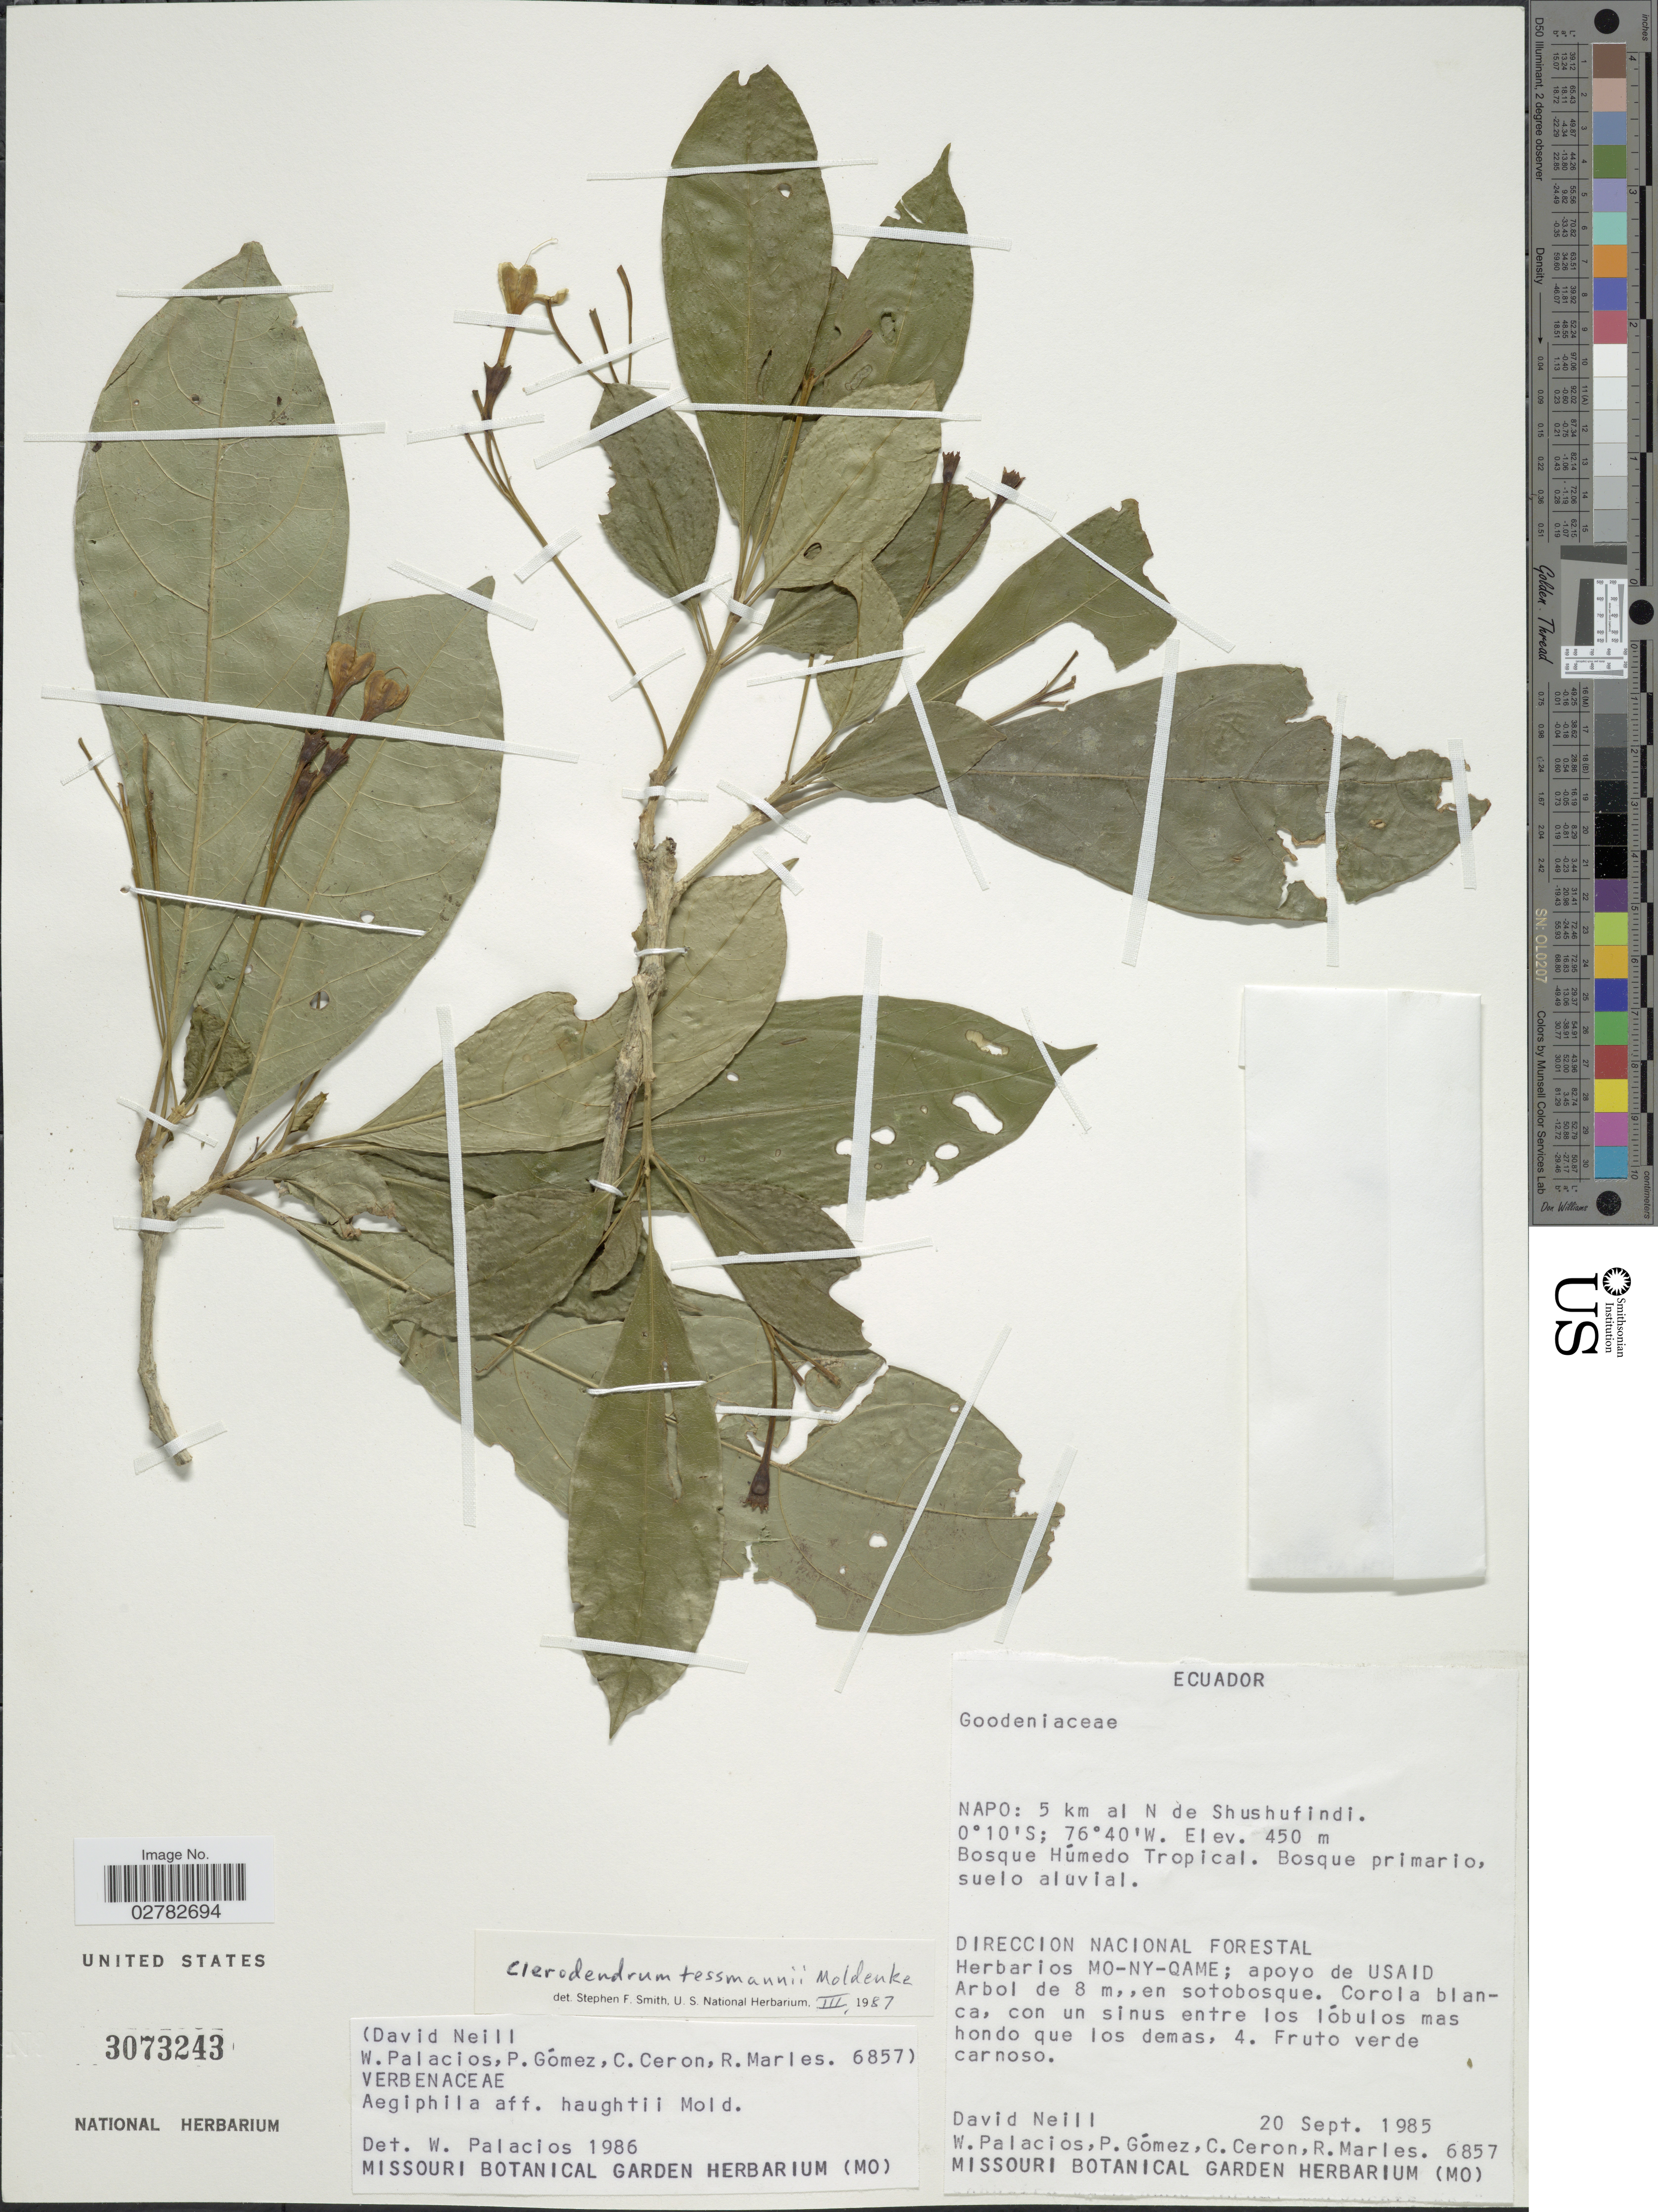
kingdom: Plantae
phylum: Tracheophyta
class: Magnoliopsida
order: Lamiales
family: Lamiaceae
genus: Clerodendrum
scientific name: Clerodendrum tessmannii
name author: Moldenke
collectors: D. A. Neill, W. Palacios, P. Gómez, C. E. Cerón M. & R. Marles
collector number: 6857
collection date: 1985-09-20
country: Ecuador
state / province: Napo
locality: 5 km al N de Shushufindi. Bosque Húmedo Tropical.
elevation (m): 450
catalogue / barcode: US 3073243